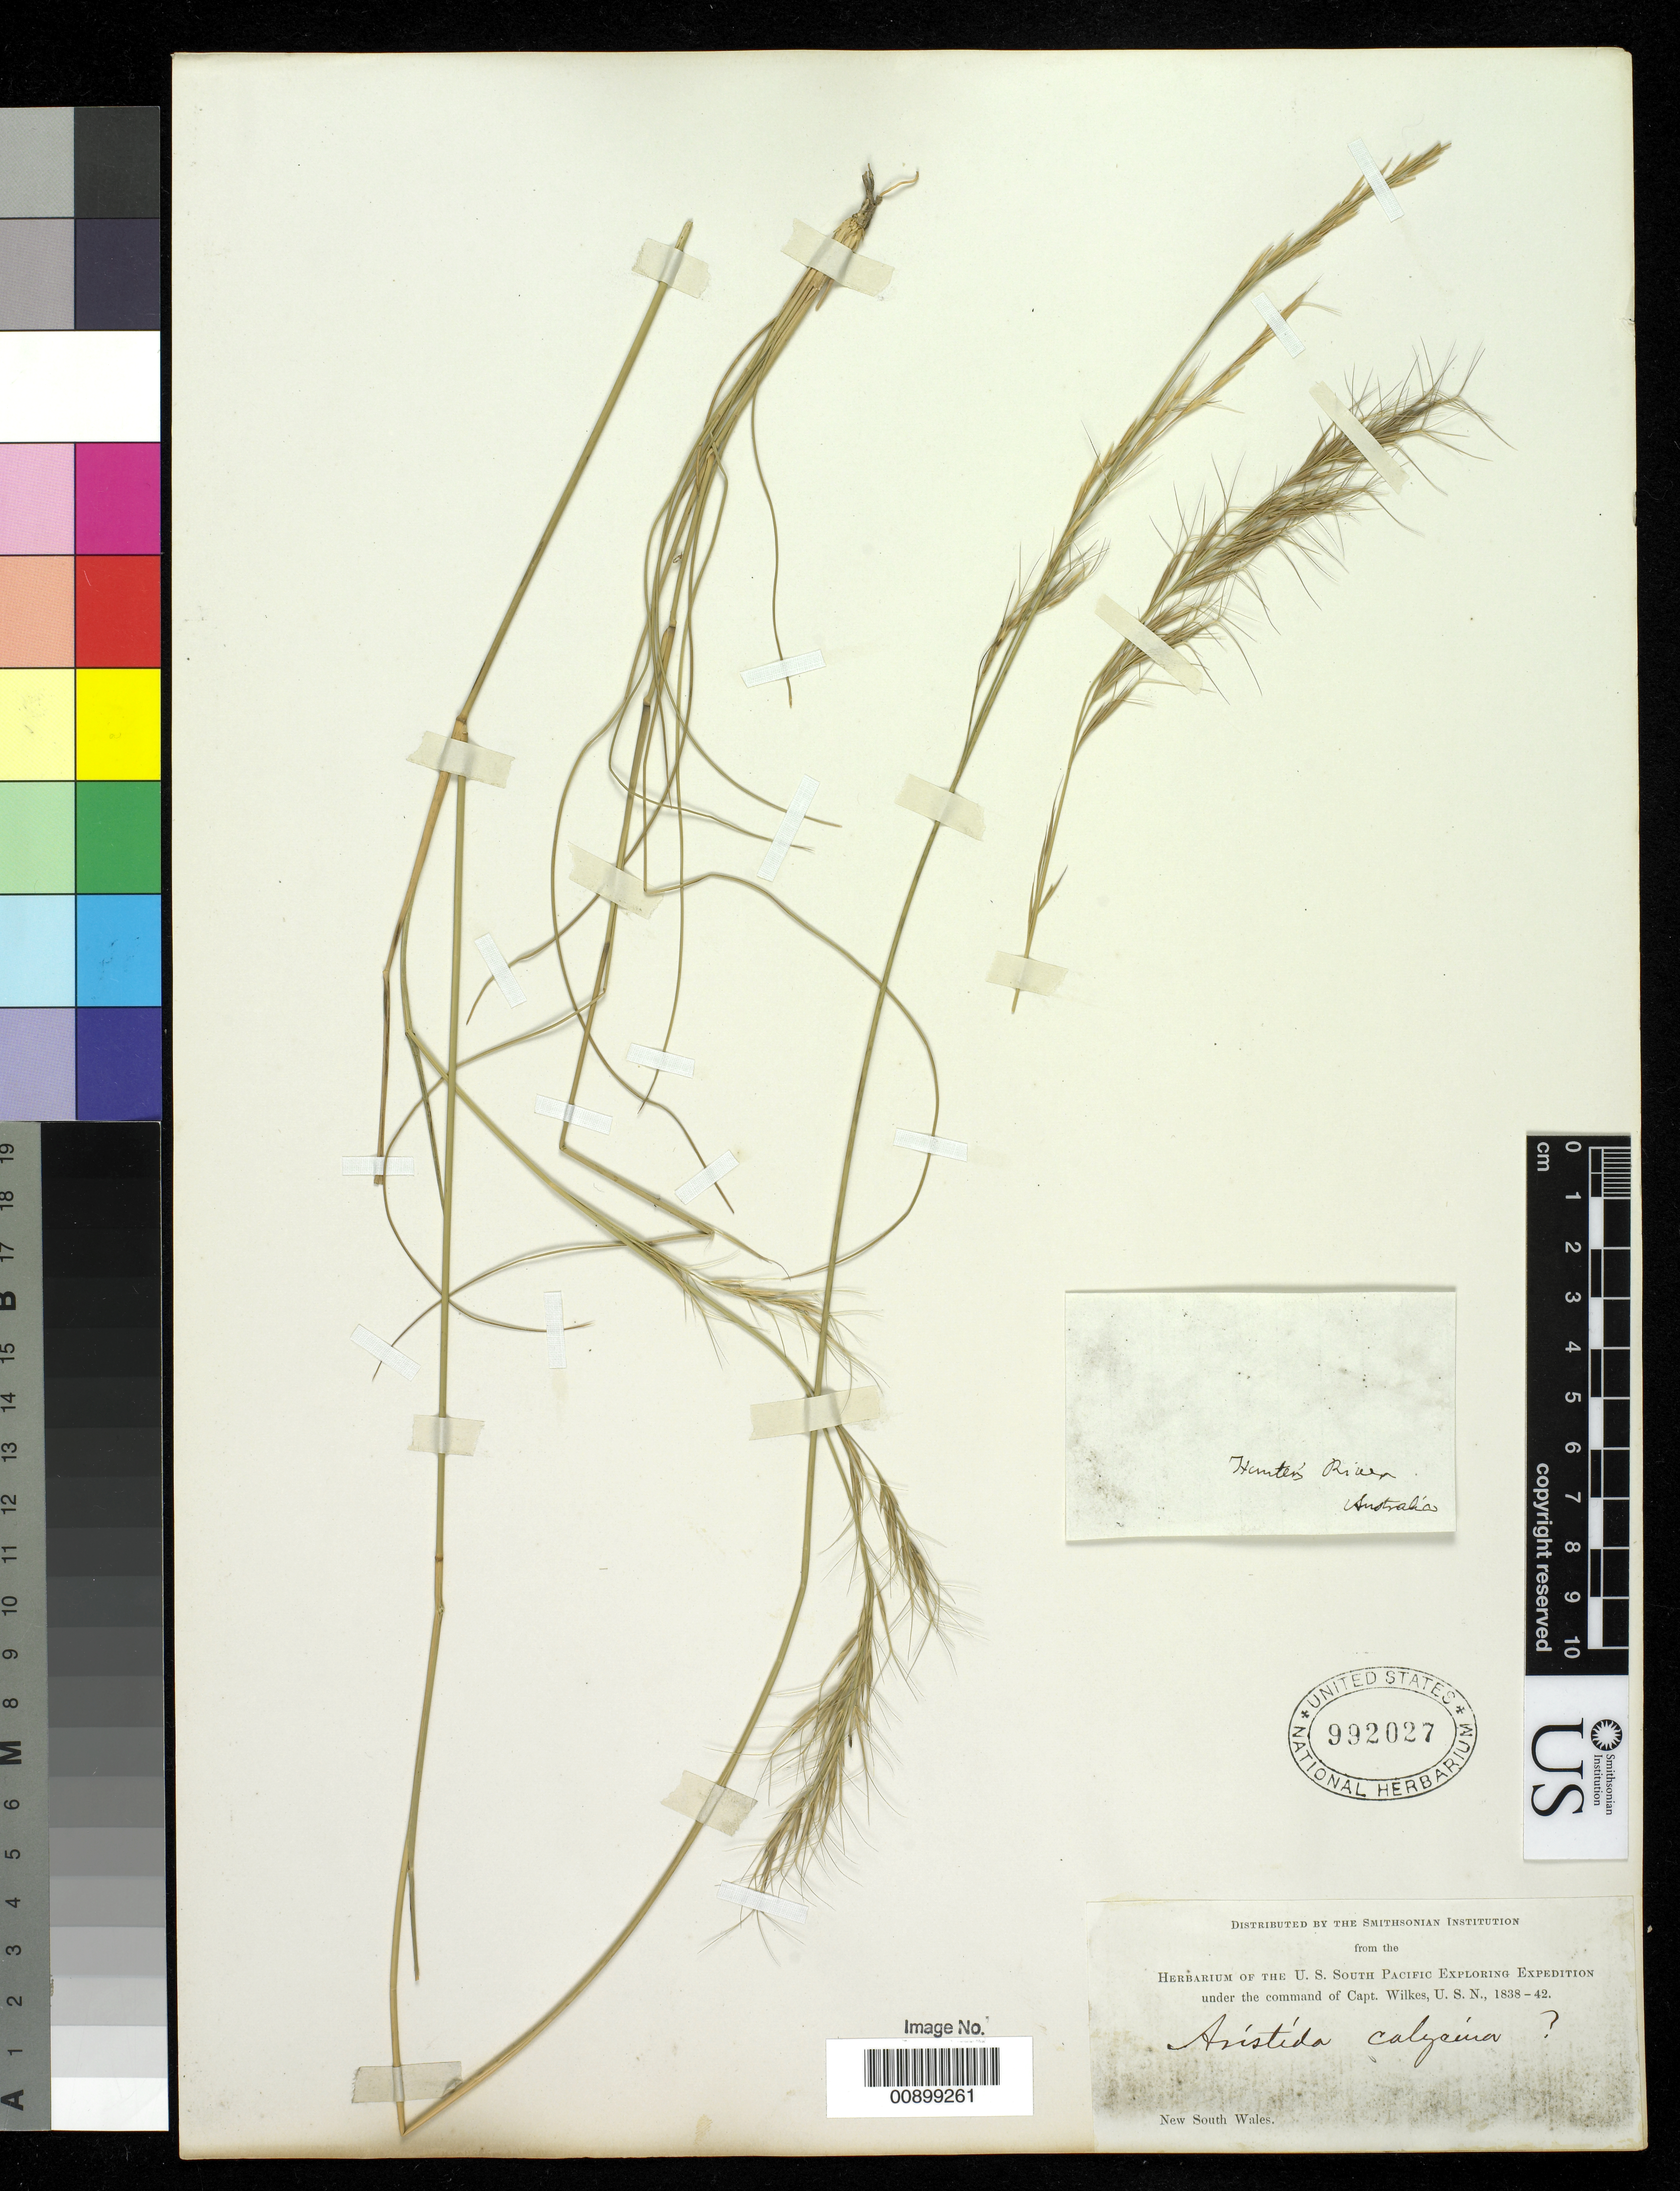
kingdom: Plantae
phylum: Tracheophyta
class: Liliopsida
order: Poales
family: Poaceae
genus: Aristida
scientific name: Aristida vagans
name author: Cav.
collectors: Wilkes Explor. Exped.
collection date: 1838/1842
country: Australia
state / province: New South Wales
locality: New South Wales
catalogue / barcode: US 99207